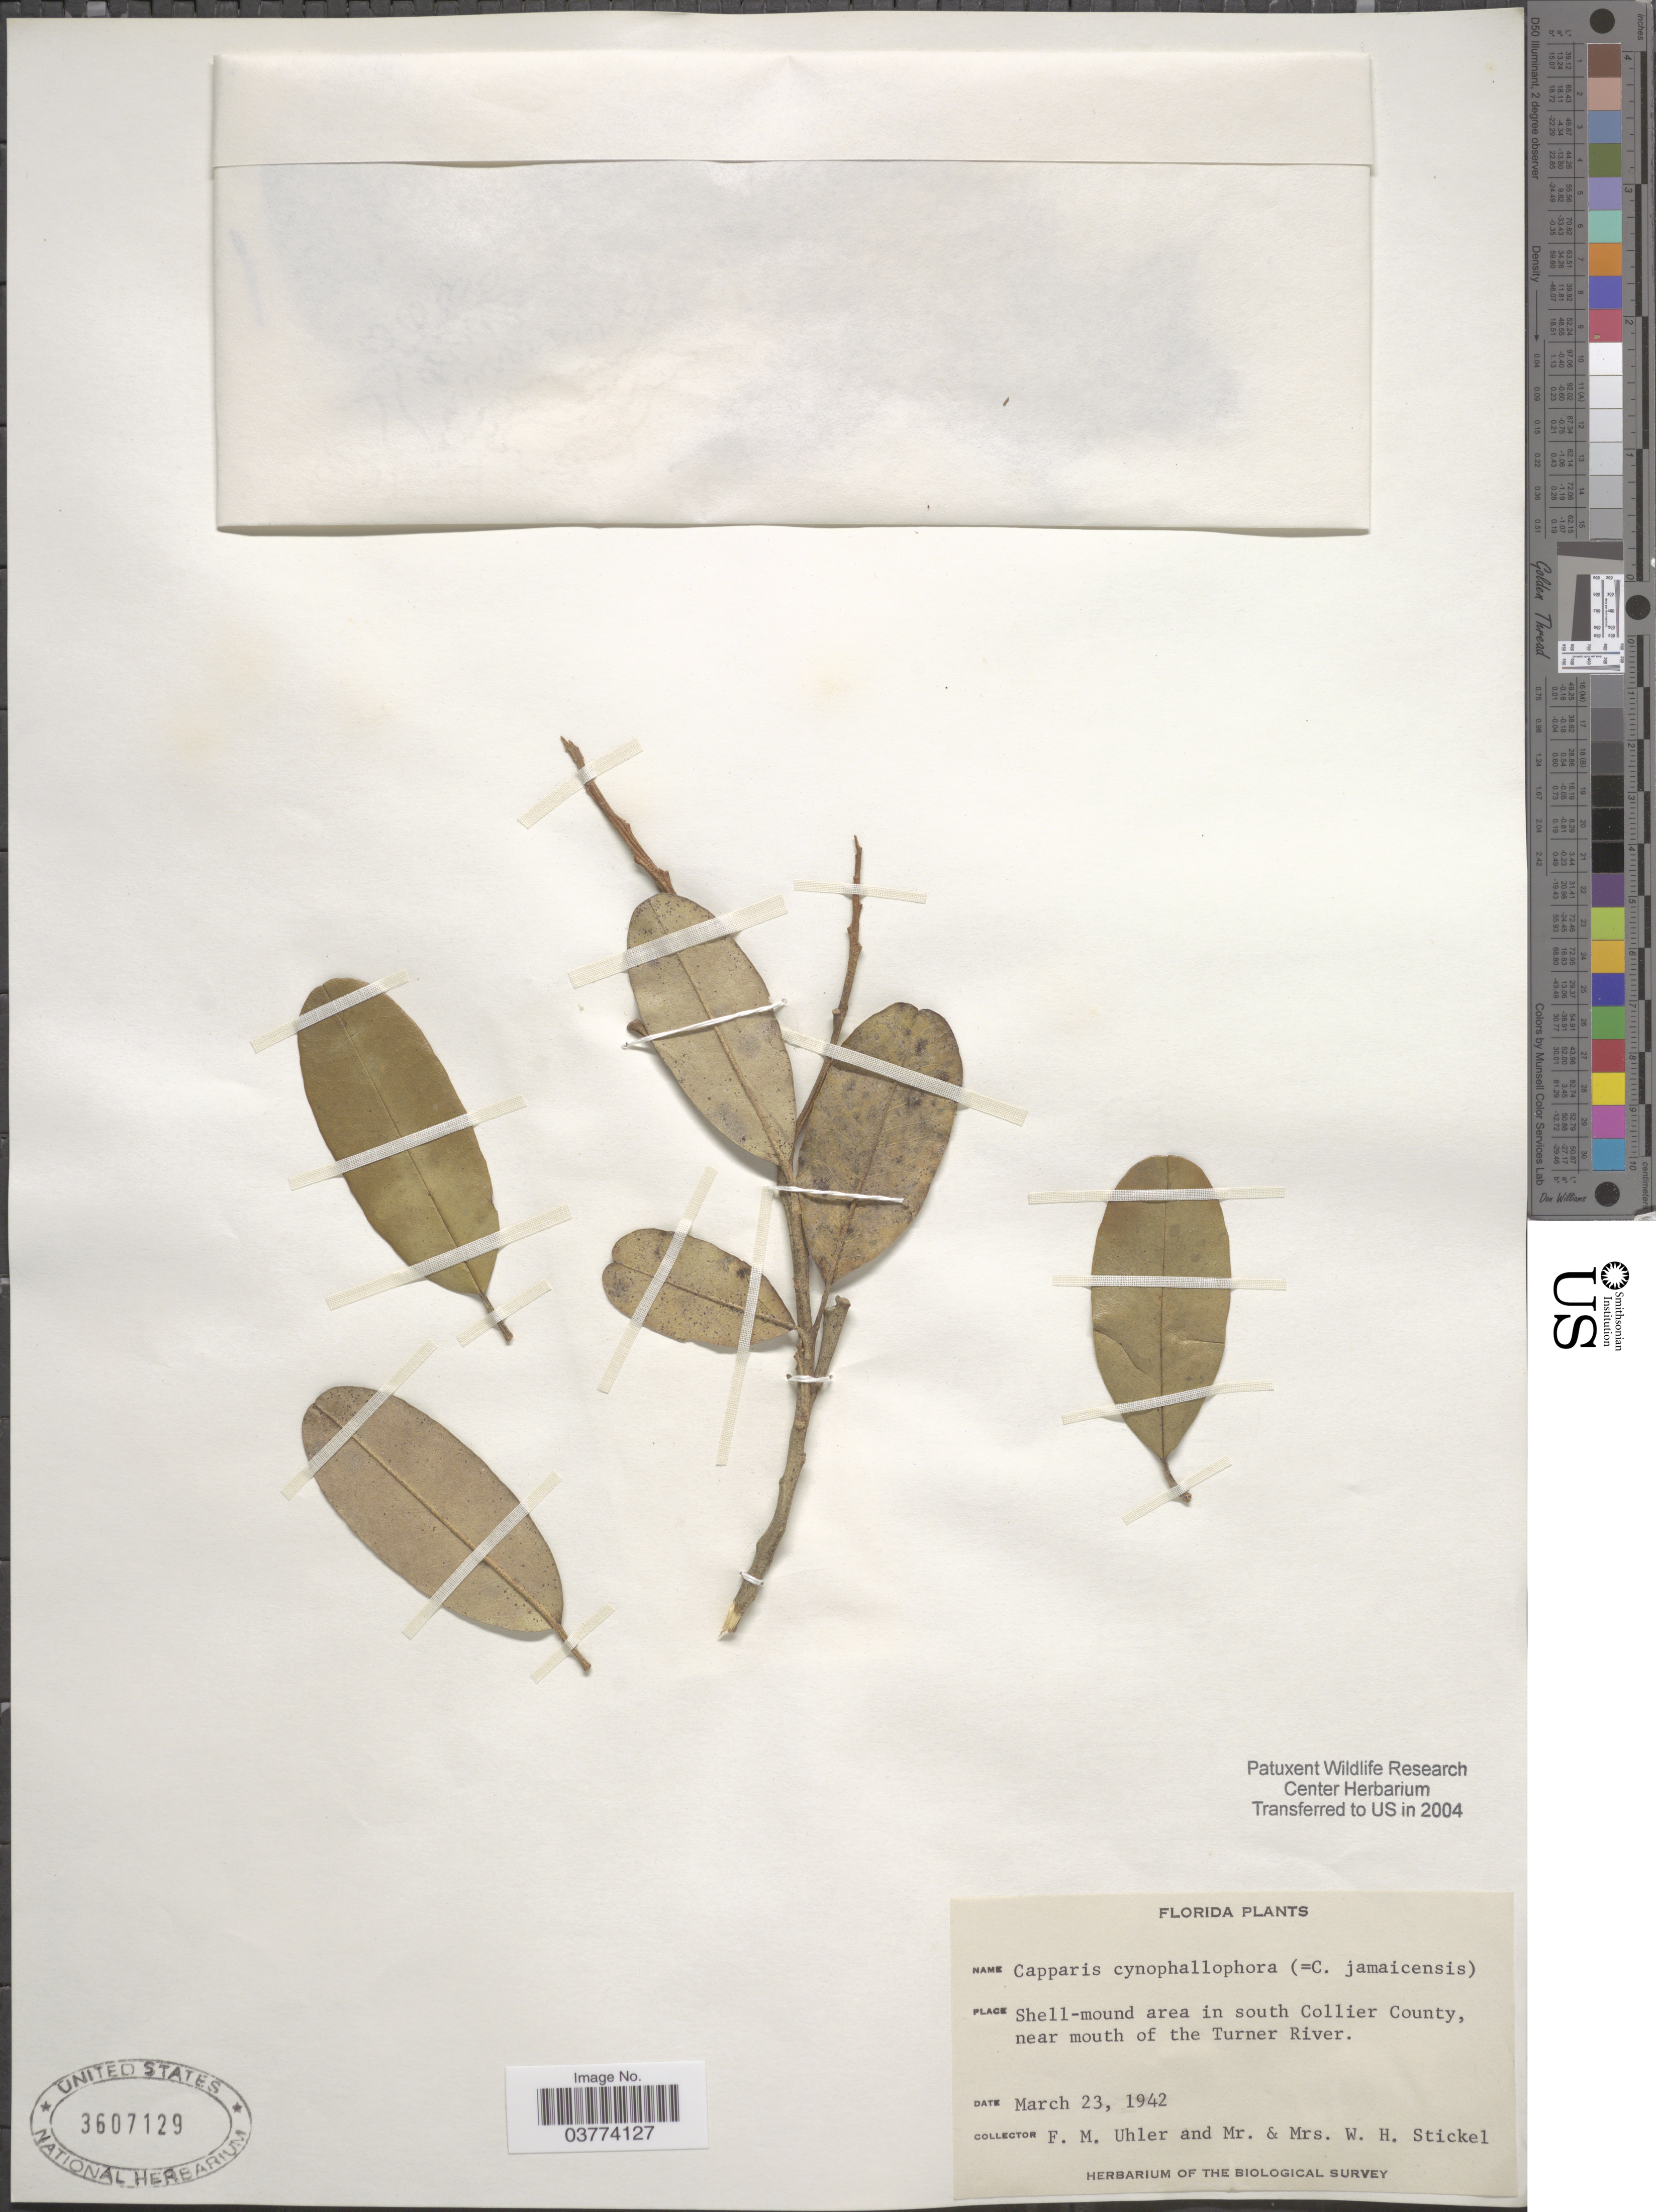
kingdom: Plantae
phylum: Tracheophyta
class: Magnoliopsida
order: Brassicales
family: Capparaceae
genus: Quadrella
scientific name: Quadrella cynophallophora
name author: (L.) Hutch.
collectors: F. M. Uhler, W. Stickel & W. Stickel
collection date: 1942-03-23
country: United States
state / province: Florida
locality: Shell-mound area in south Collier County, near mouth of the Turner River.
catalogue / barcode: US 3607129